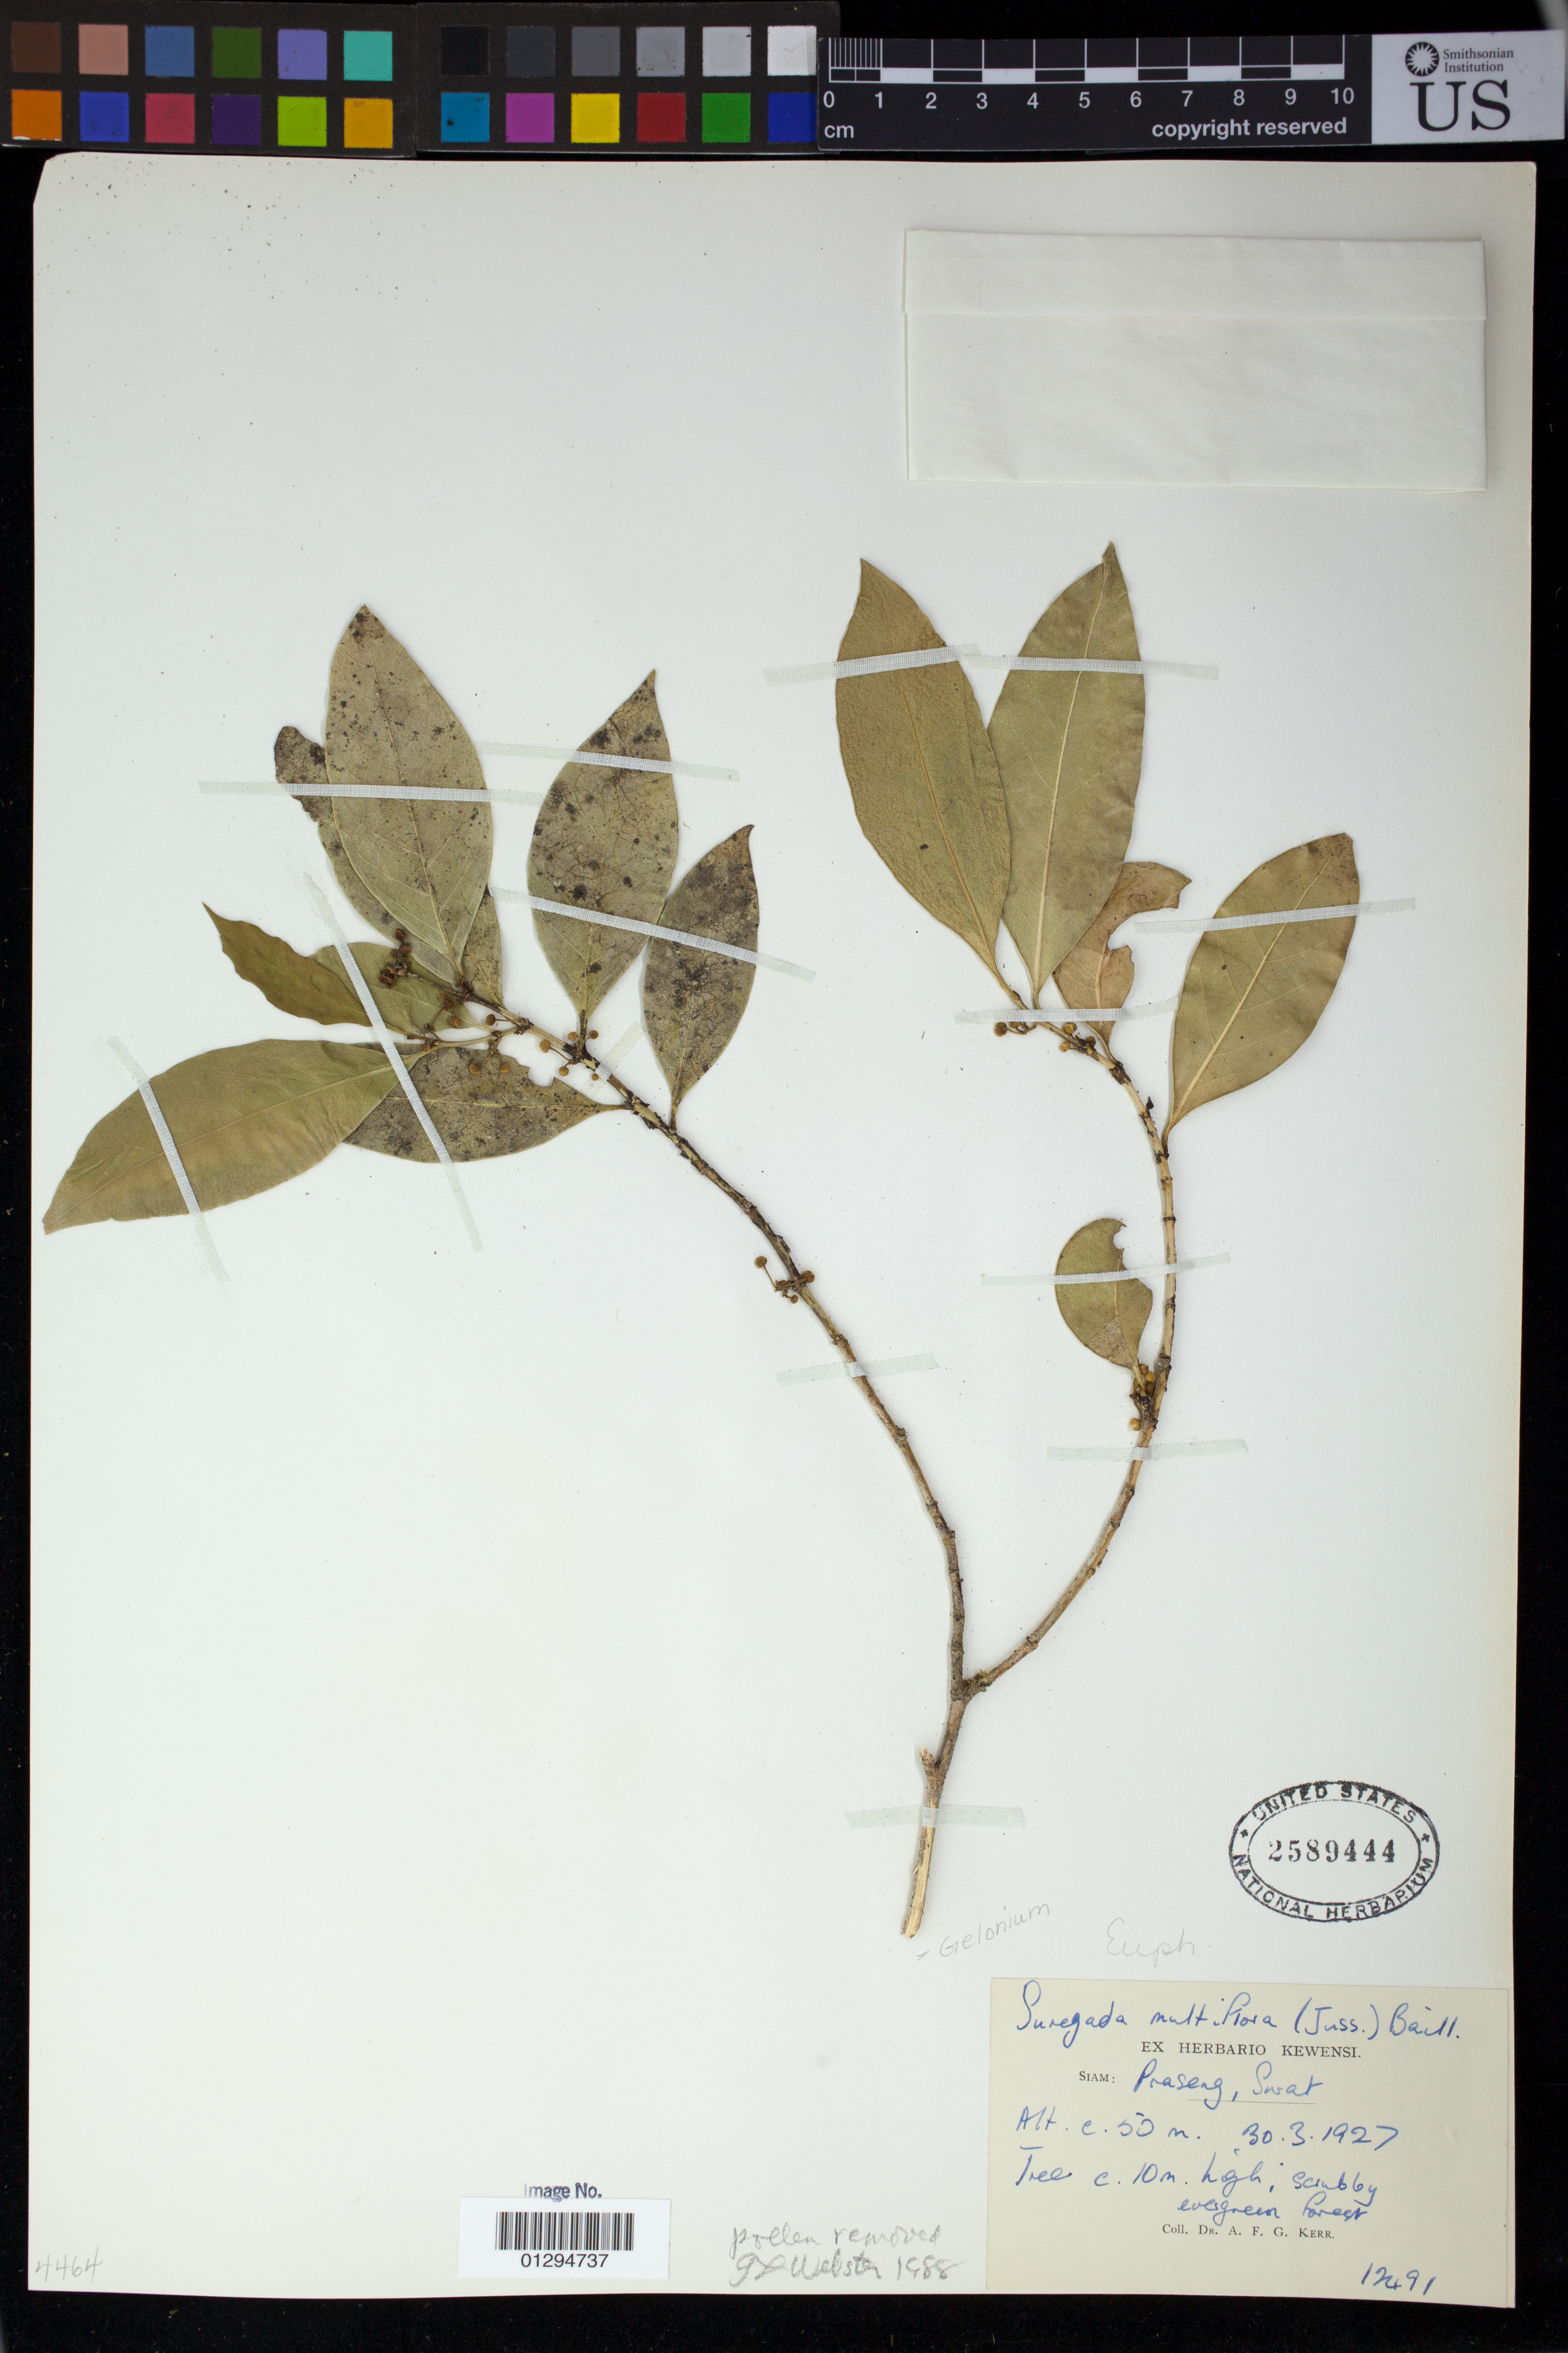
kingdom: Plantae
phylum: Tracheophyta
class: Magnoliopsida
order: Malpighiales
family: Euphorbiaceae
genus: Gelonium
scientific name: Gelonium multiflorum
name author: A. Juss.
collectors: A. F. G. Kerr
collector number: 12491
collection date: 1927-03-30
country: Thailand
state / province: Surat Thani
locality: Praseng [Phrasaeng], Surat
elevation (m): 50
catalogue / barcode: US 2589444